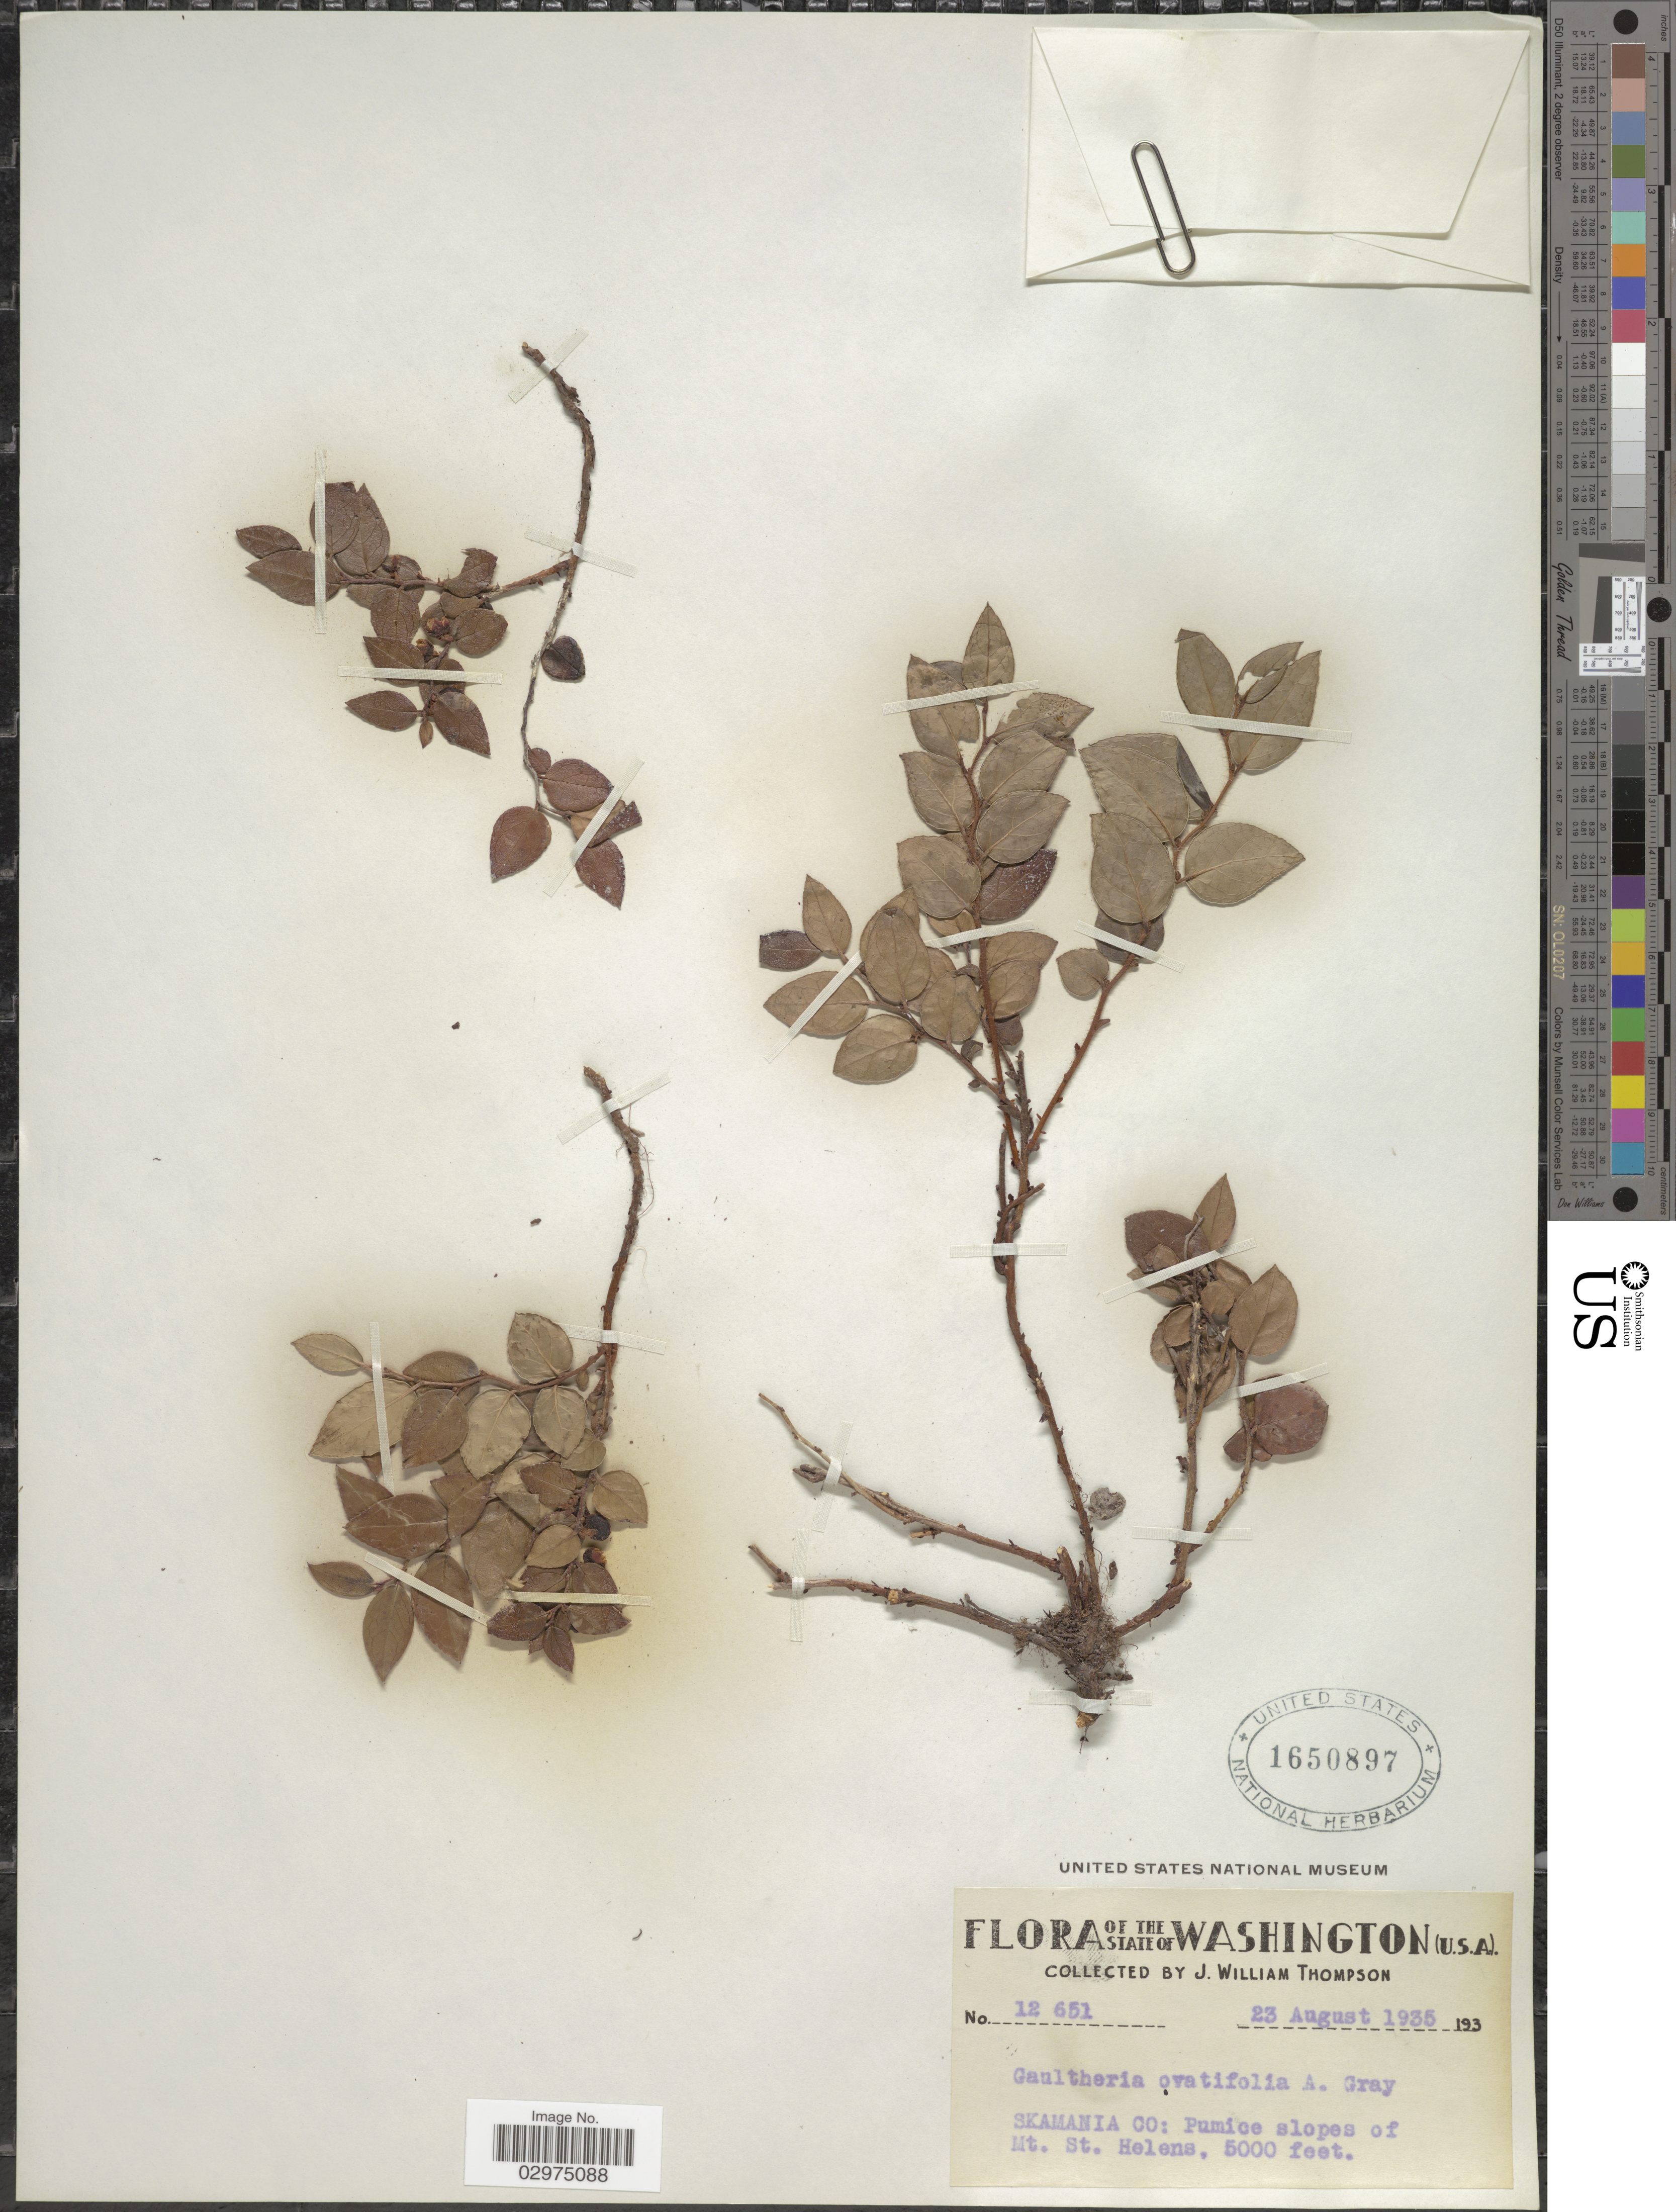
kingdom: Plantae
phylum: Tracheophyta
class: Magnoliopsida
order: Ericales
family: Ericaceae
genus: Gaultheria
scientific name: Gaultheria ovatifolia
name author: A. Gray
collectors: J. W. Thompson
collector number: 12651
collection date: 1935-08-23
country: United States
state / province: Washington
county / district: Skamania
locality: Skamania Co: Pumice slopes of Mt. St. Helens.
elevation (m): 1524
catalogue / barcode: US 1650897